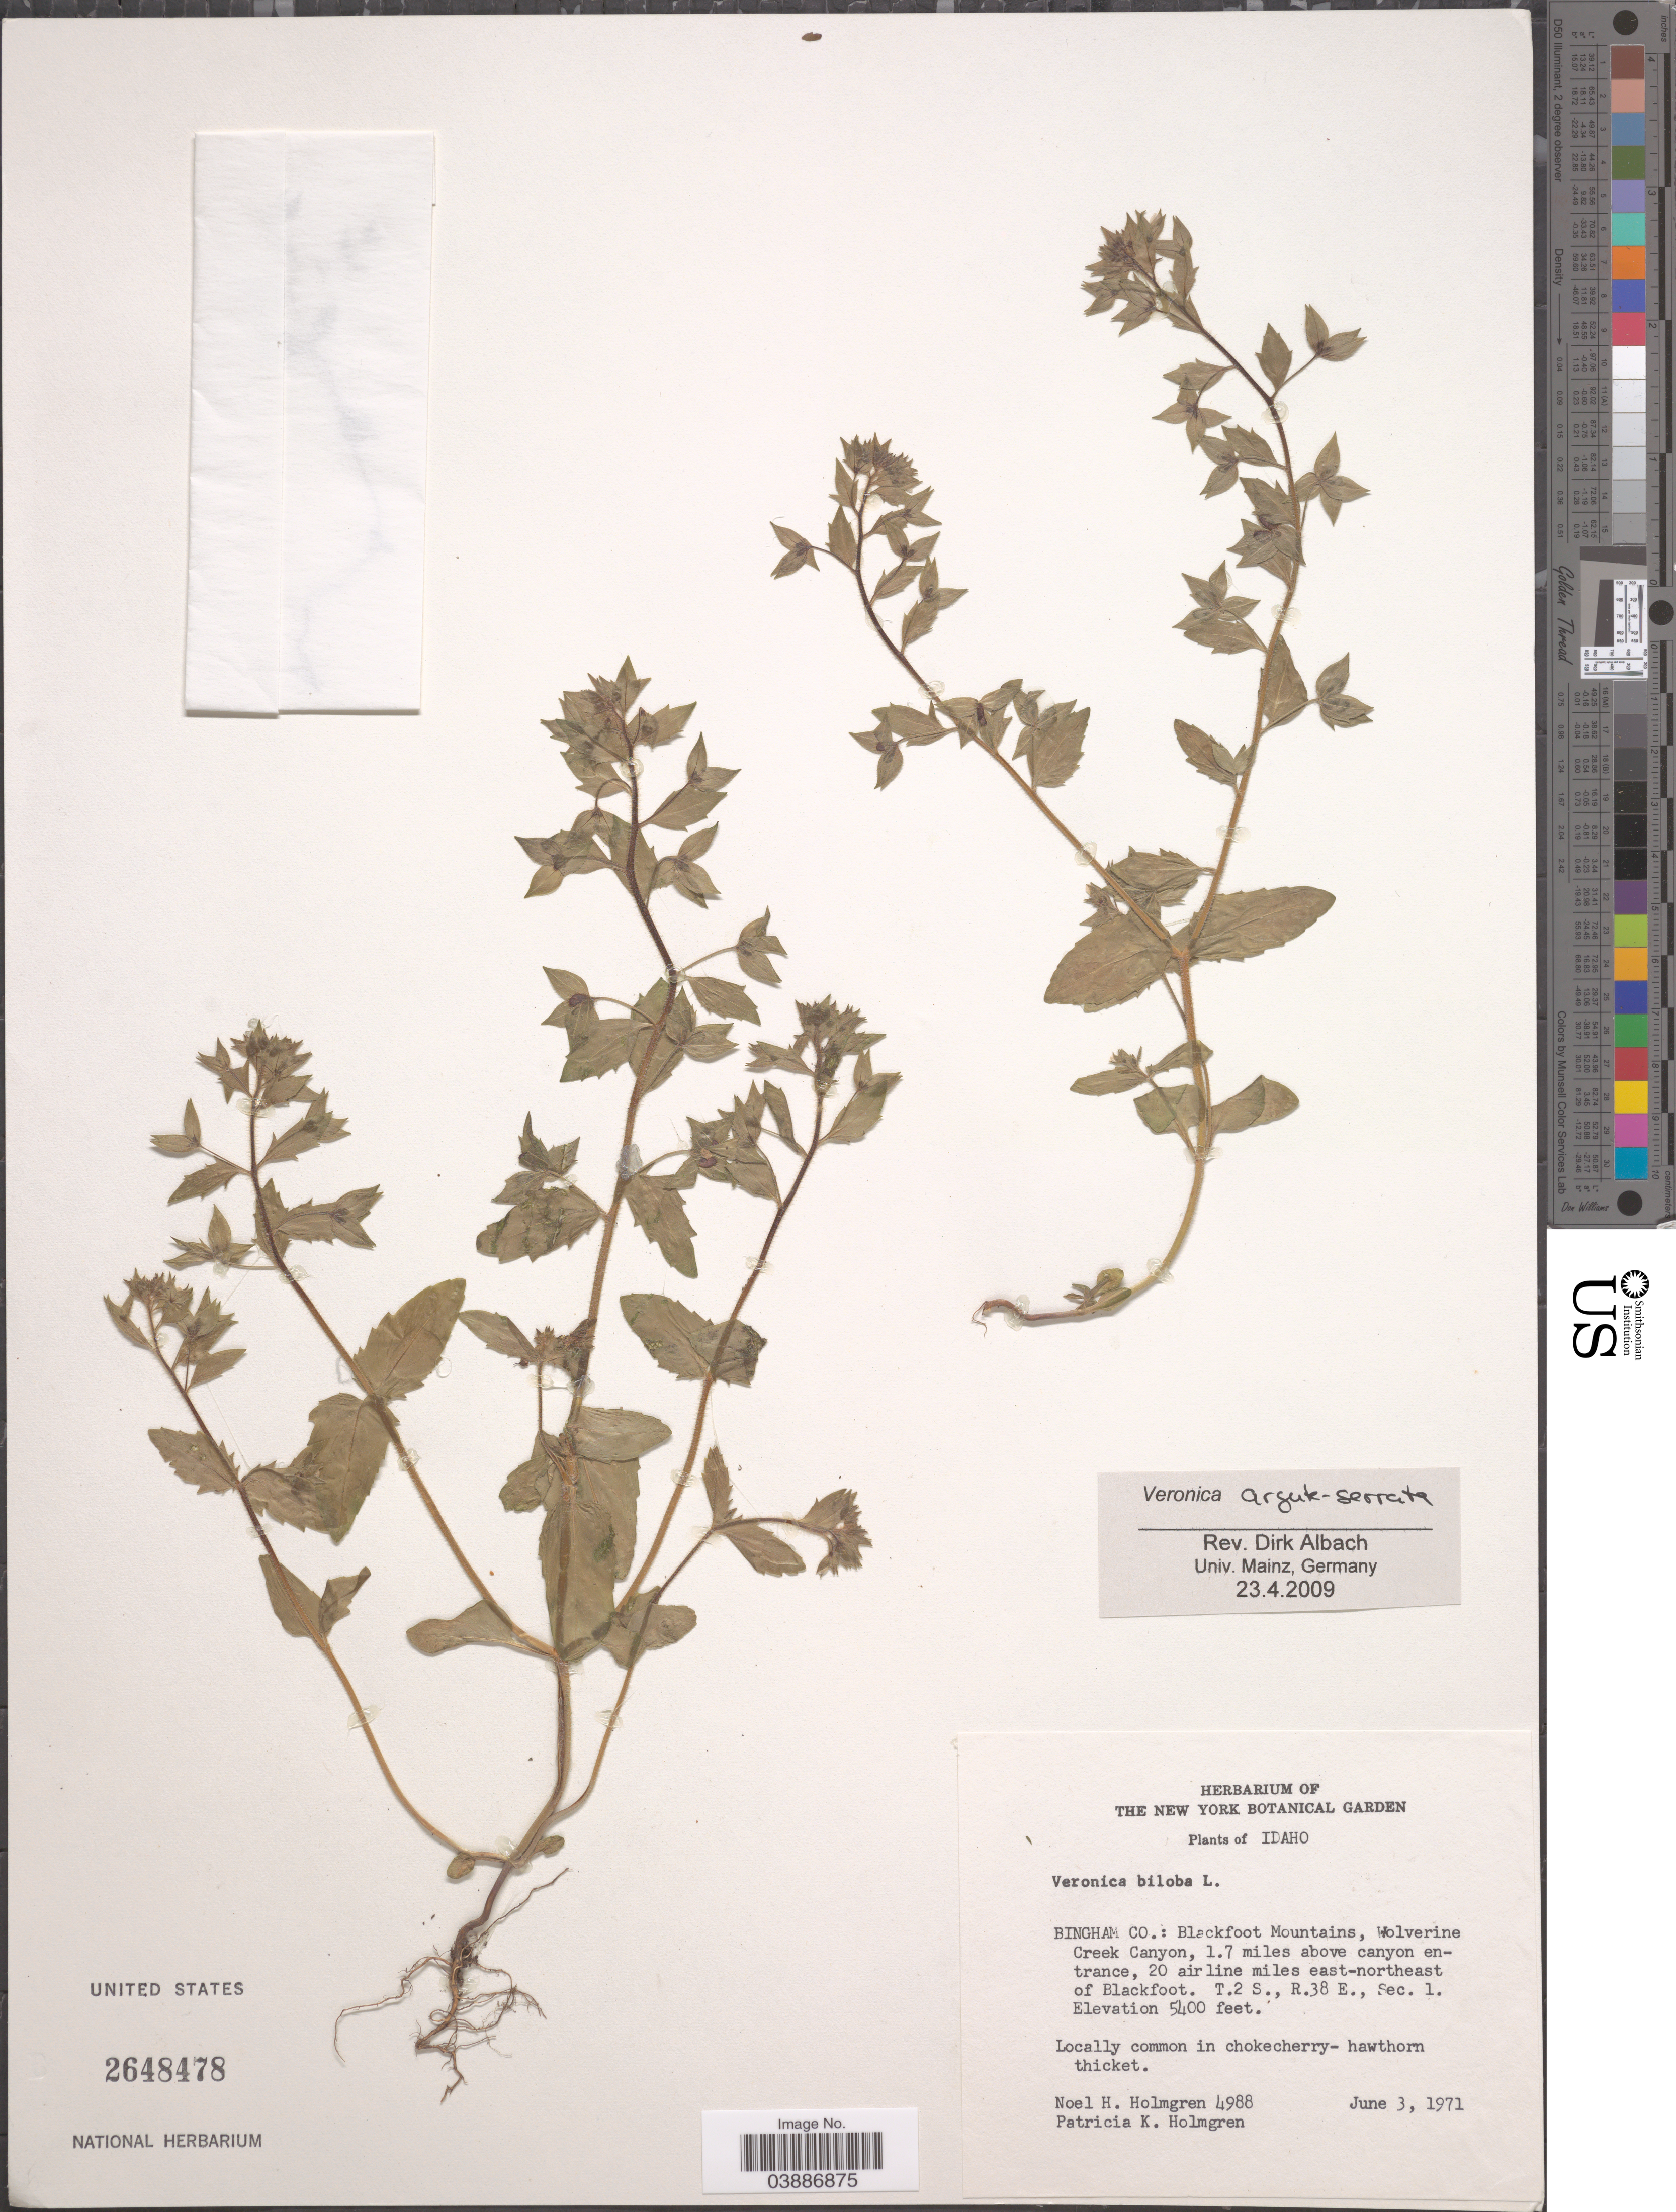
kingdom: Plantae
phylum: Tracheophyta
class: Magnoliopsida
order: Lamiales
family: Plantaginaceae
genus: Veronica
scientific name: Veronica arguteserrata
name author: Regel & Schmalh.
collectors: N. H. Holmgren & P. K. Holmgren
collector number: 4988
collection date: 1971-06-03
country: United States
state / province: Idaho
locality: Bingham Co.: Blackfoot Mountains, Wolverine Creek Canyon, 1.7 miles above canyon entrance, 20 airline miles east-northeast of Blackfoot. T.2 S., R.38 E., Sec. 1.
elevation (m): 1646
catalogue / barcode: US 2648478